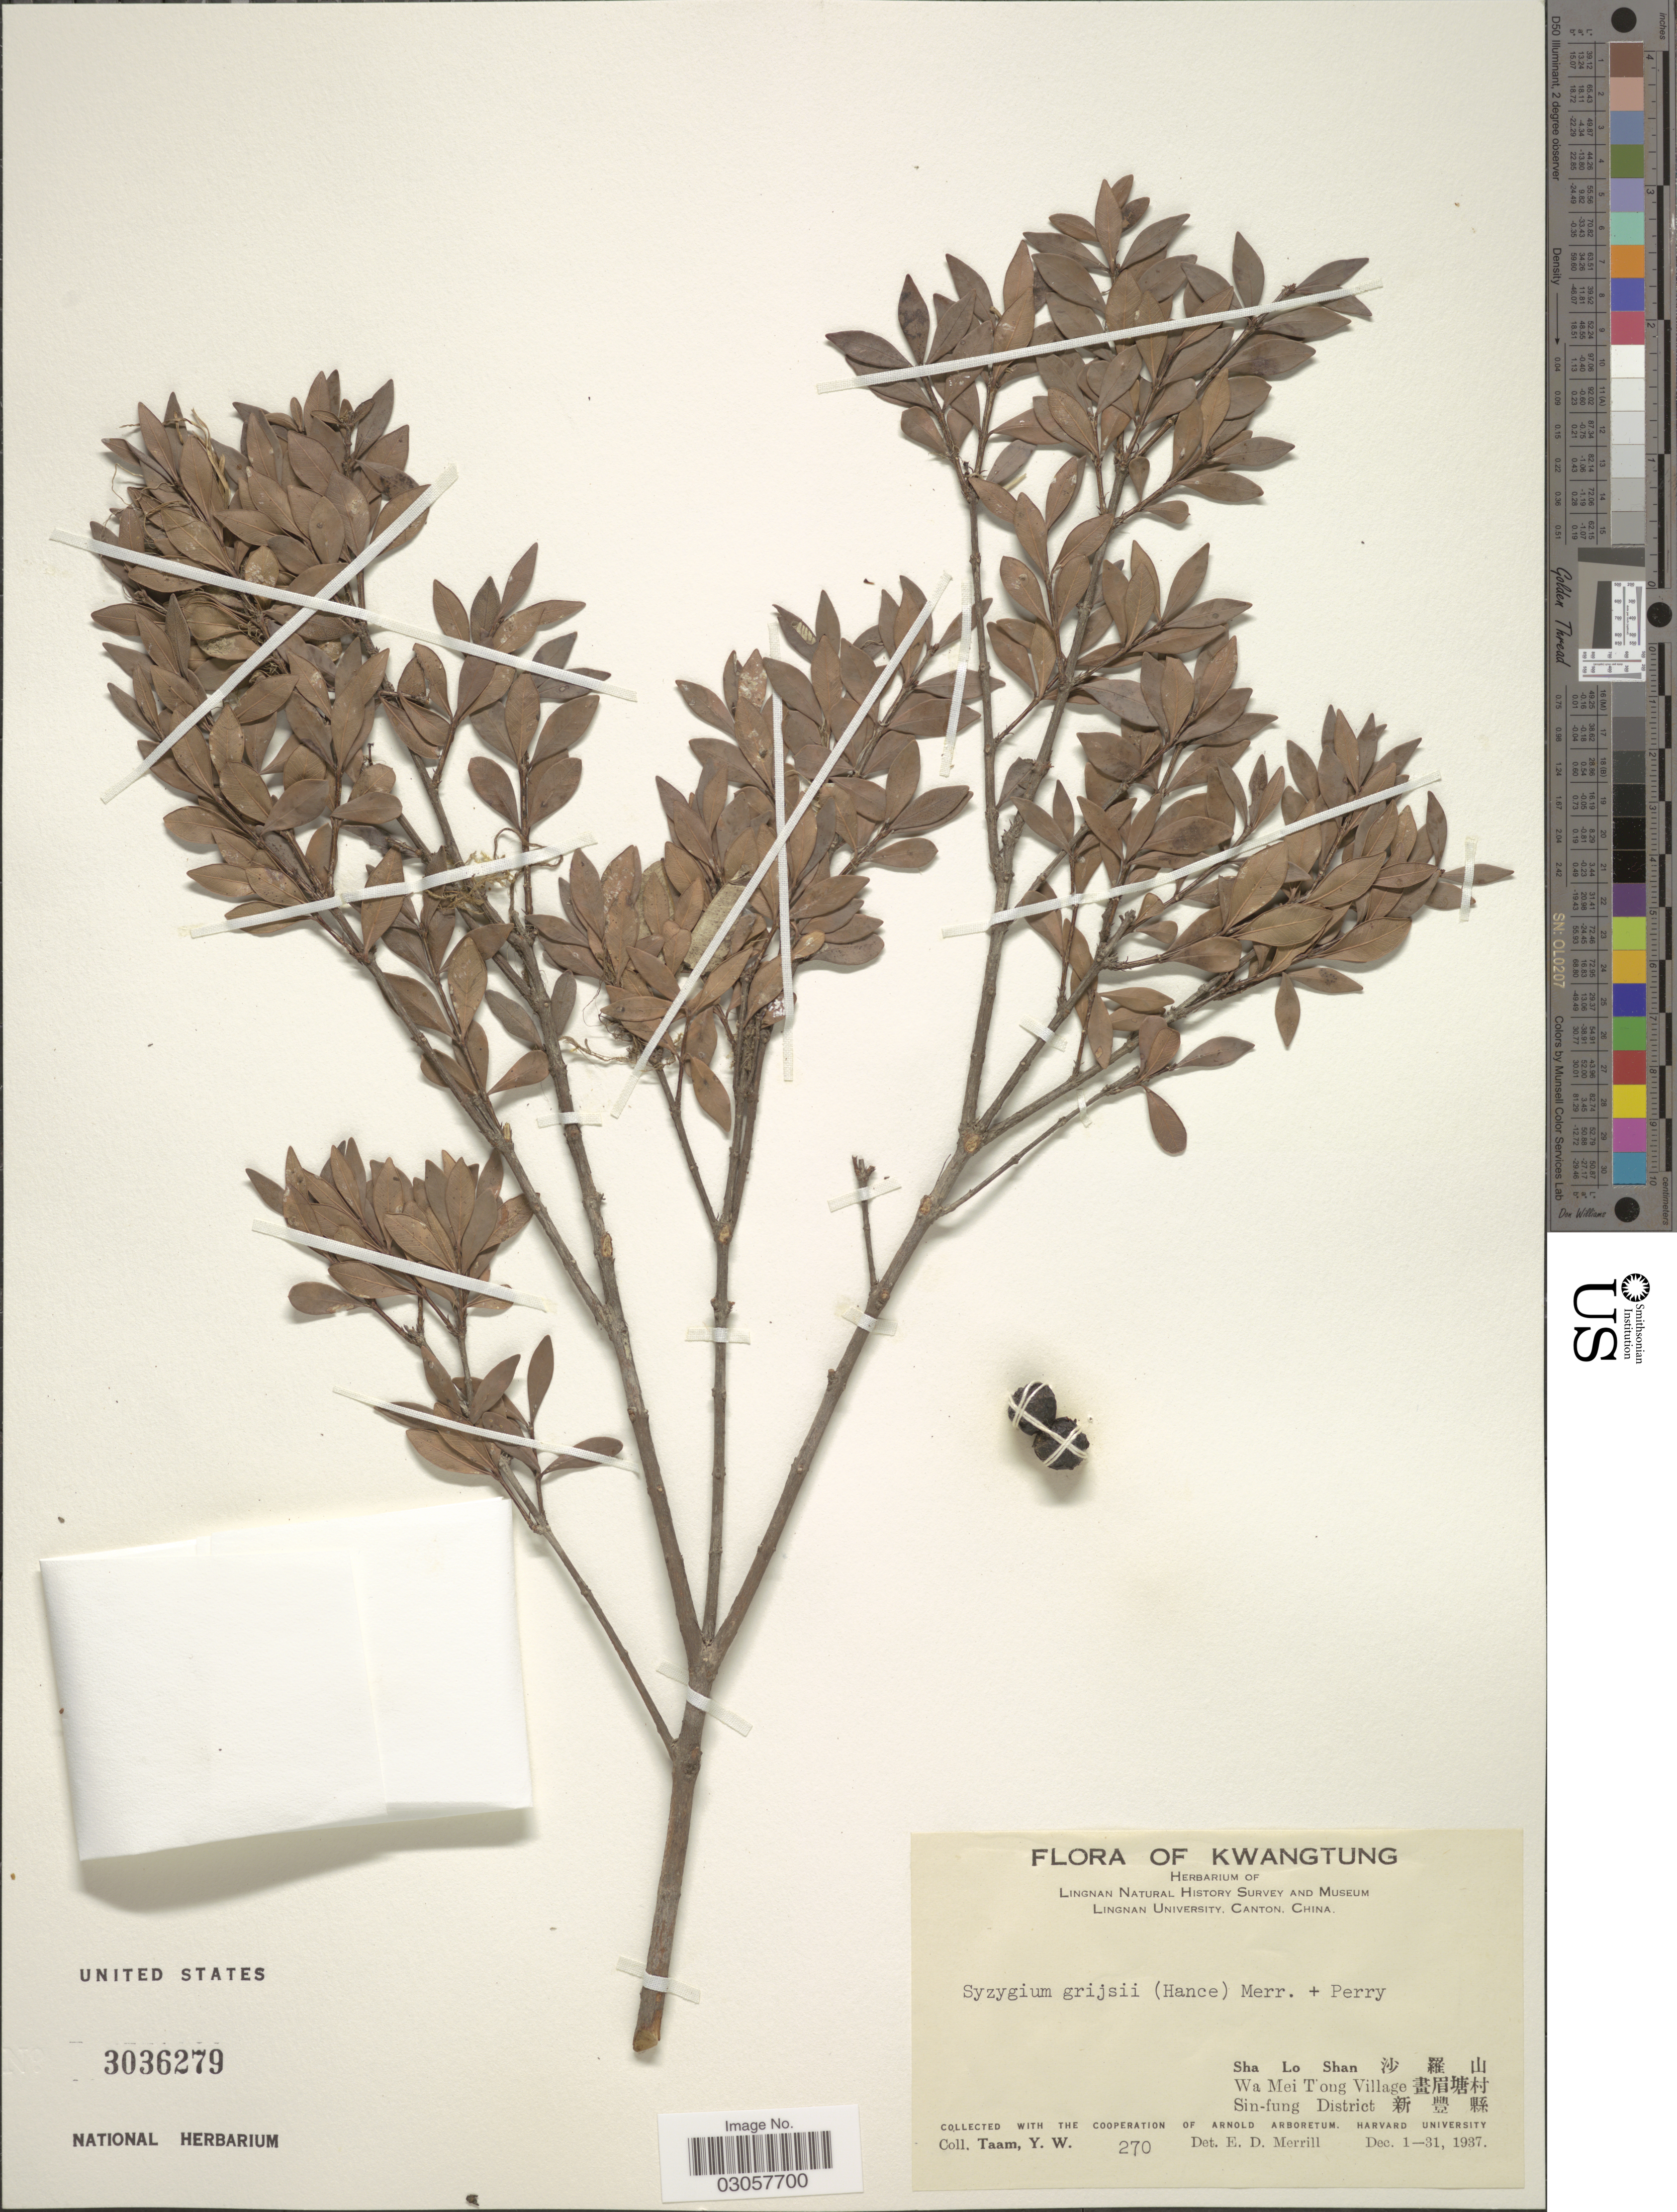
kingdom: Plantae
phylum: Tracheophyta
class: Magnoliopsida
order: Myrtales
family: Myrtaceae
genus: Syzygium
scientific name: Syzygium grijsii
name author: (Hance) Merr. & L.M. Perry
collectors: Y. W. Taam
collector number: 270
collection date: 1937-12-01/1937-12-31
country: China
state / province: Guangdong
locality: Kwatung.Sha Lo Shan Wa Mei T'ong Village Sin-fung District .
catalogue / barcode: US 3036279